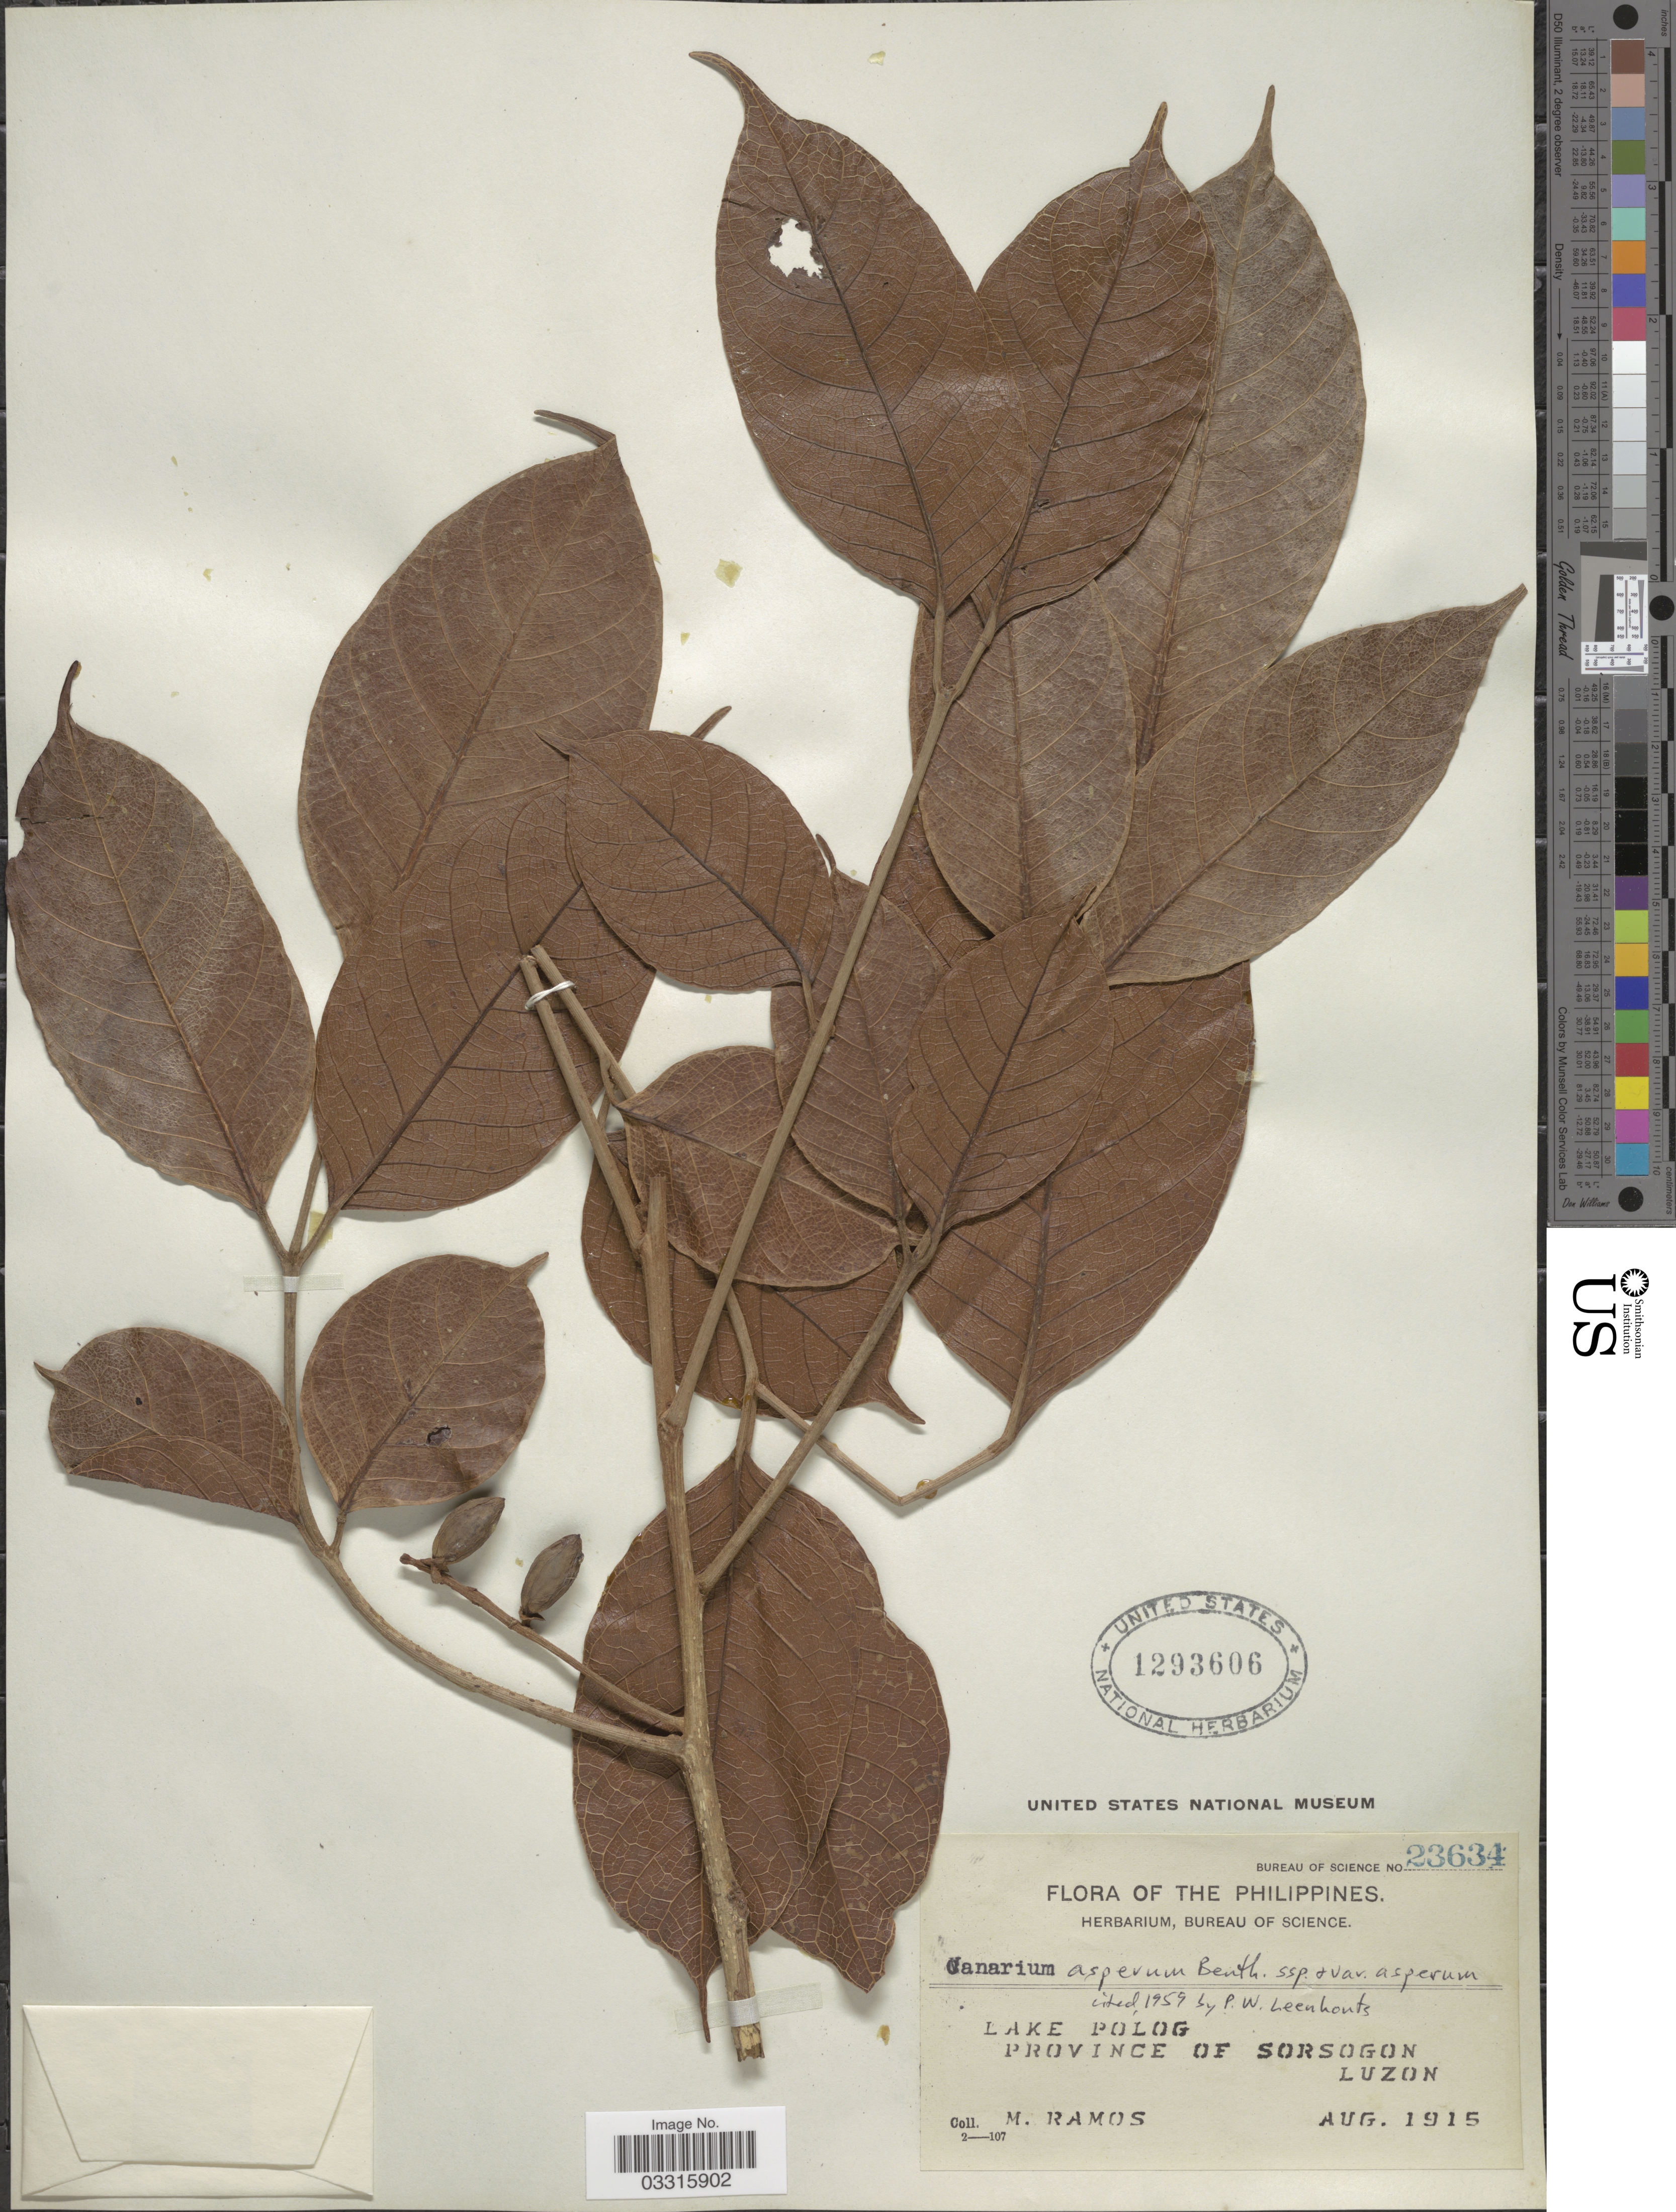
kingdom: Plantae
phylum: Tracheophyta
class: Magnoliopsida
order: Sapindales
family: Burseraceae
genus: Canarium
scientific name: Canarium asperum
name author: Benth.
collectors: M. Ramos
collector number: Bureau of Science 23634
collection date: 1915-08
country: Philippines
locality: Lake Polog. Province of Sorsogon.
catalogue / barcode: US 1293606